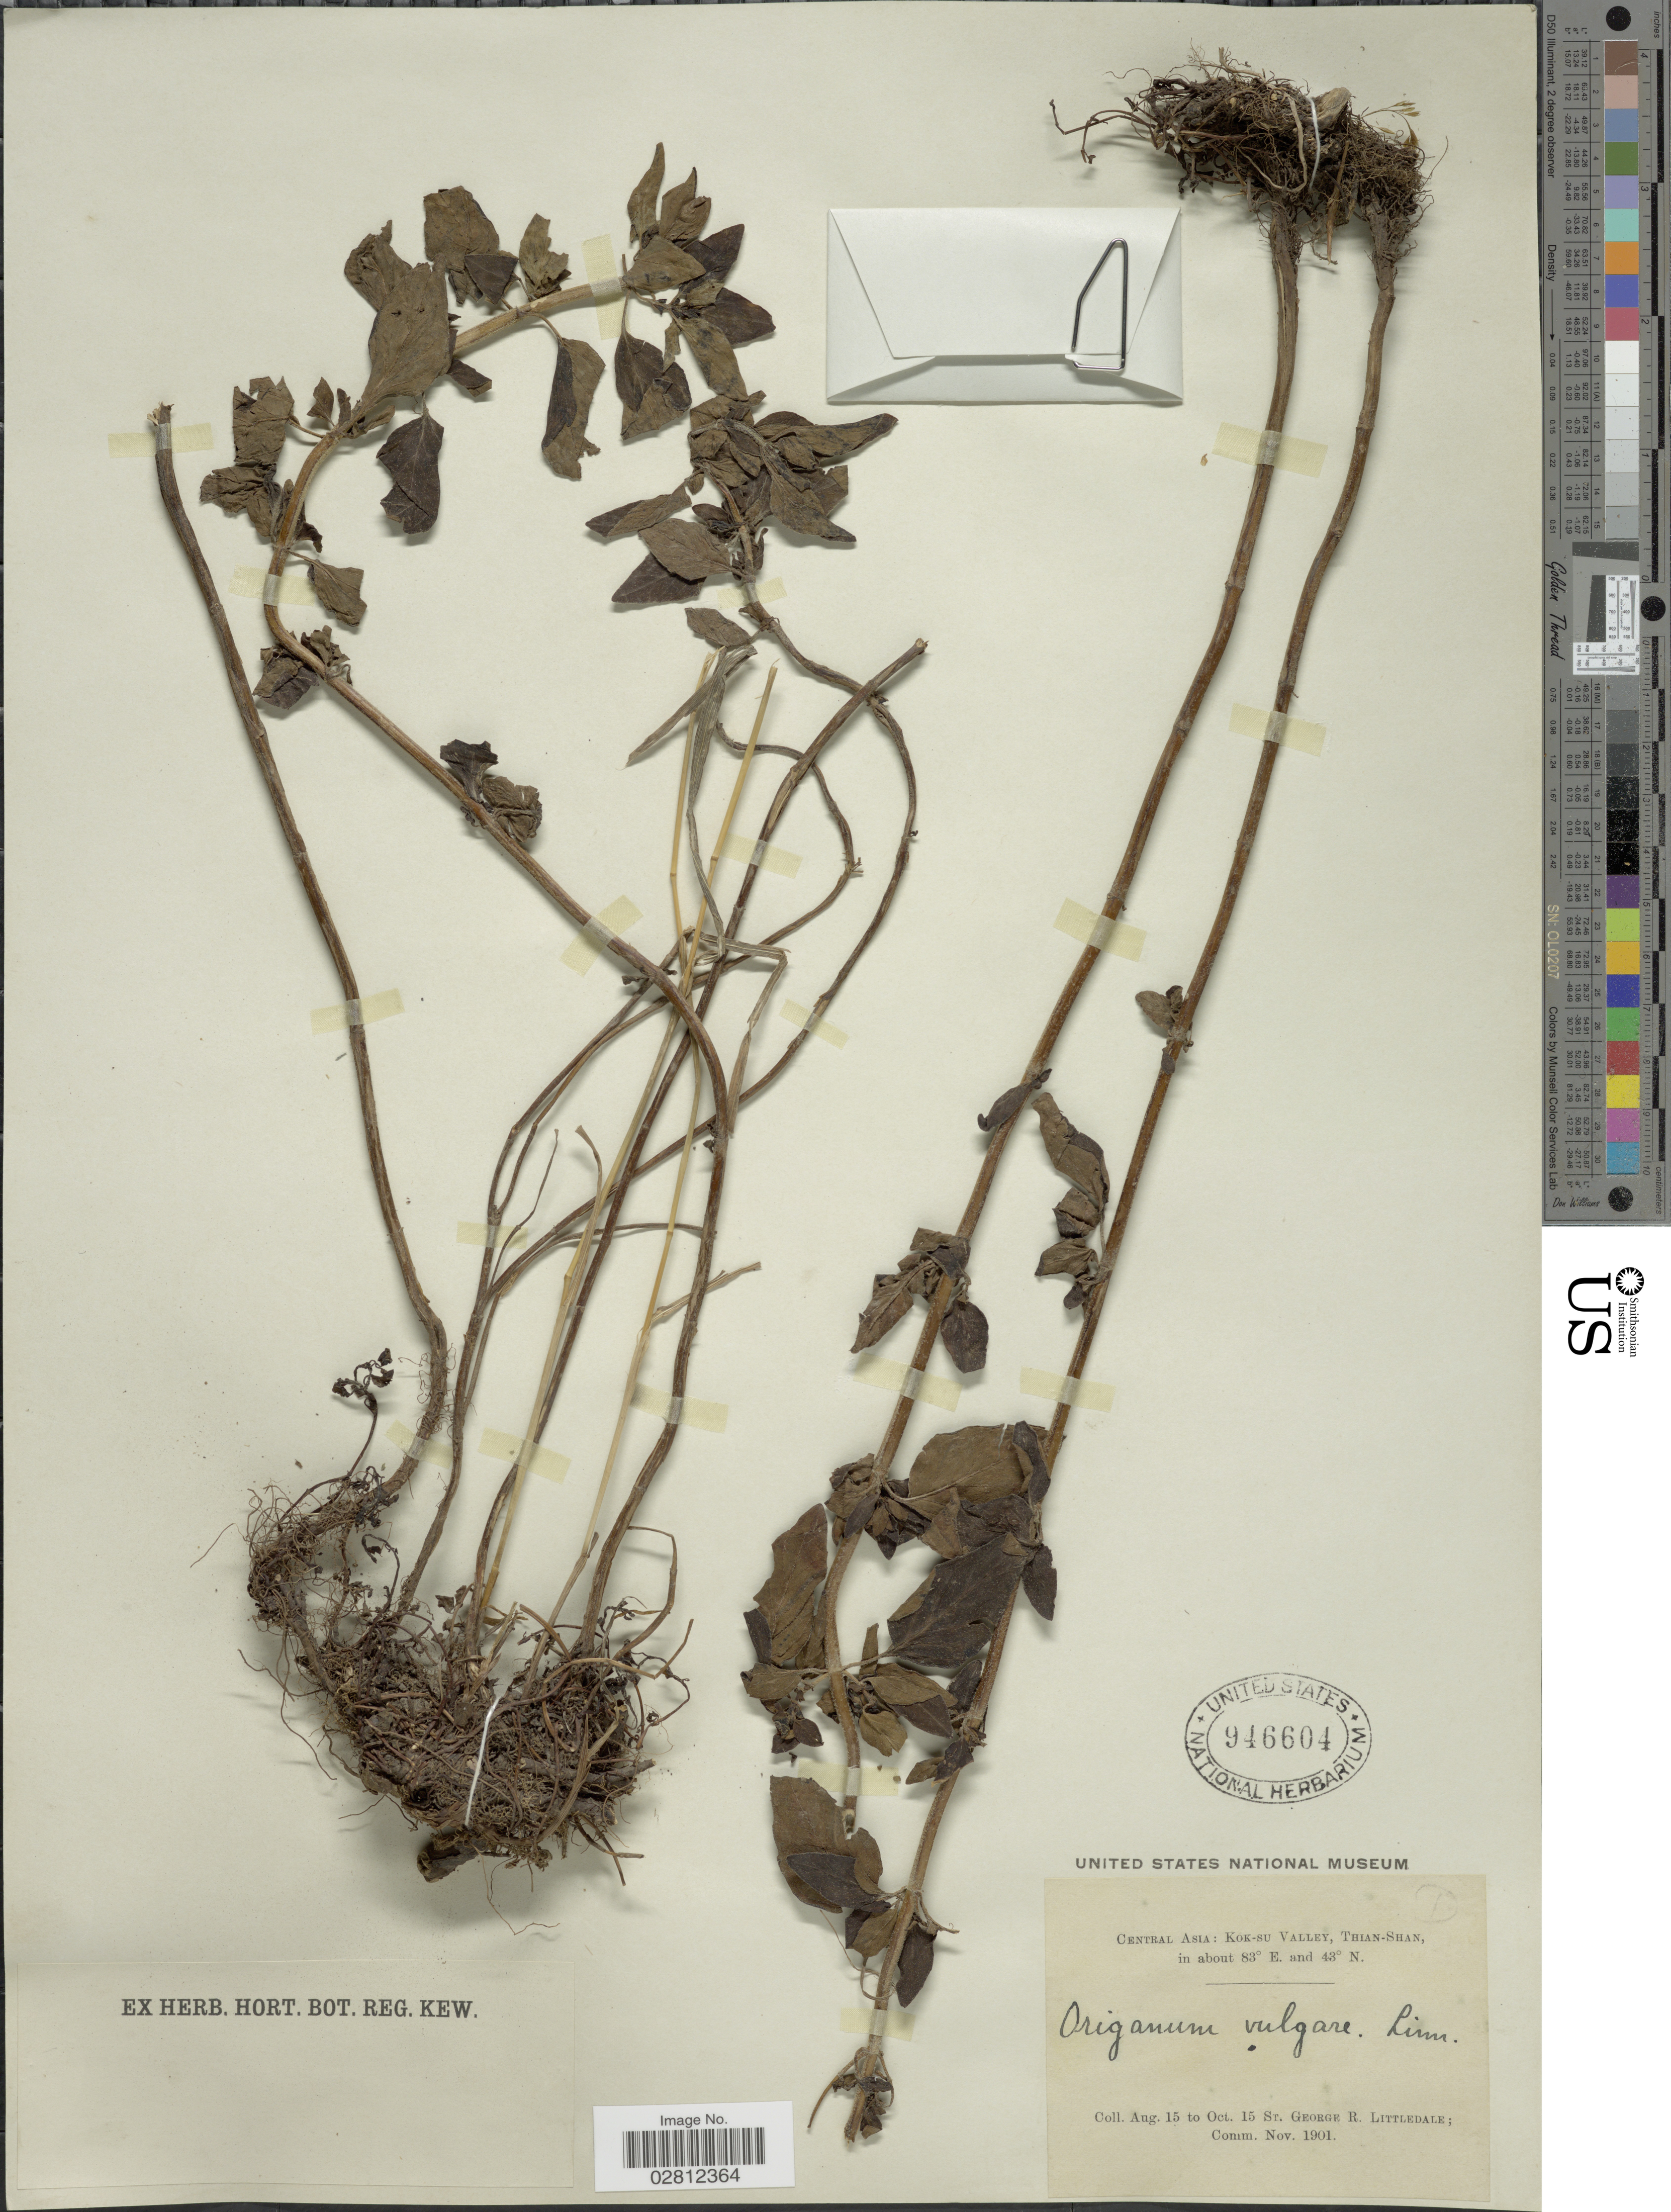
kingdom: Plantae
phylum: Tracheophyta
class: Magnoliopsida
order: Lamiales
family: Lamiaceae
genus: Origanum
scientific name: Origanum vulgare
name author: L.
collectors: G. Littledale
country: Myanmar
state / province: Shan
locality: Central Asia, Kok-Su Valley, Thian-Shan.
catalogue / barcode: US 946604